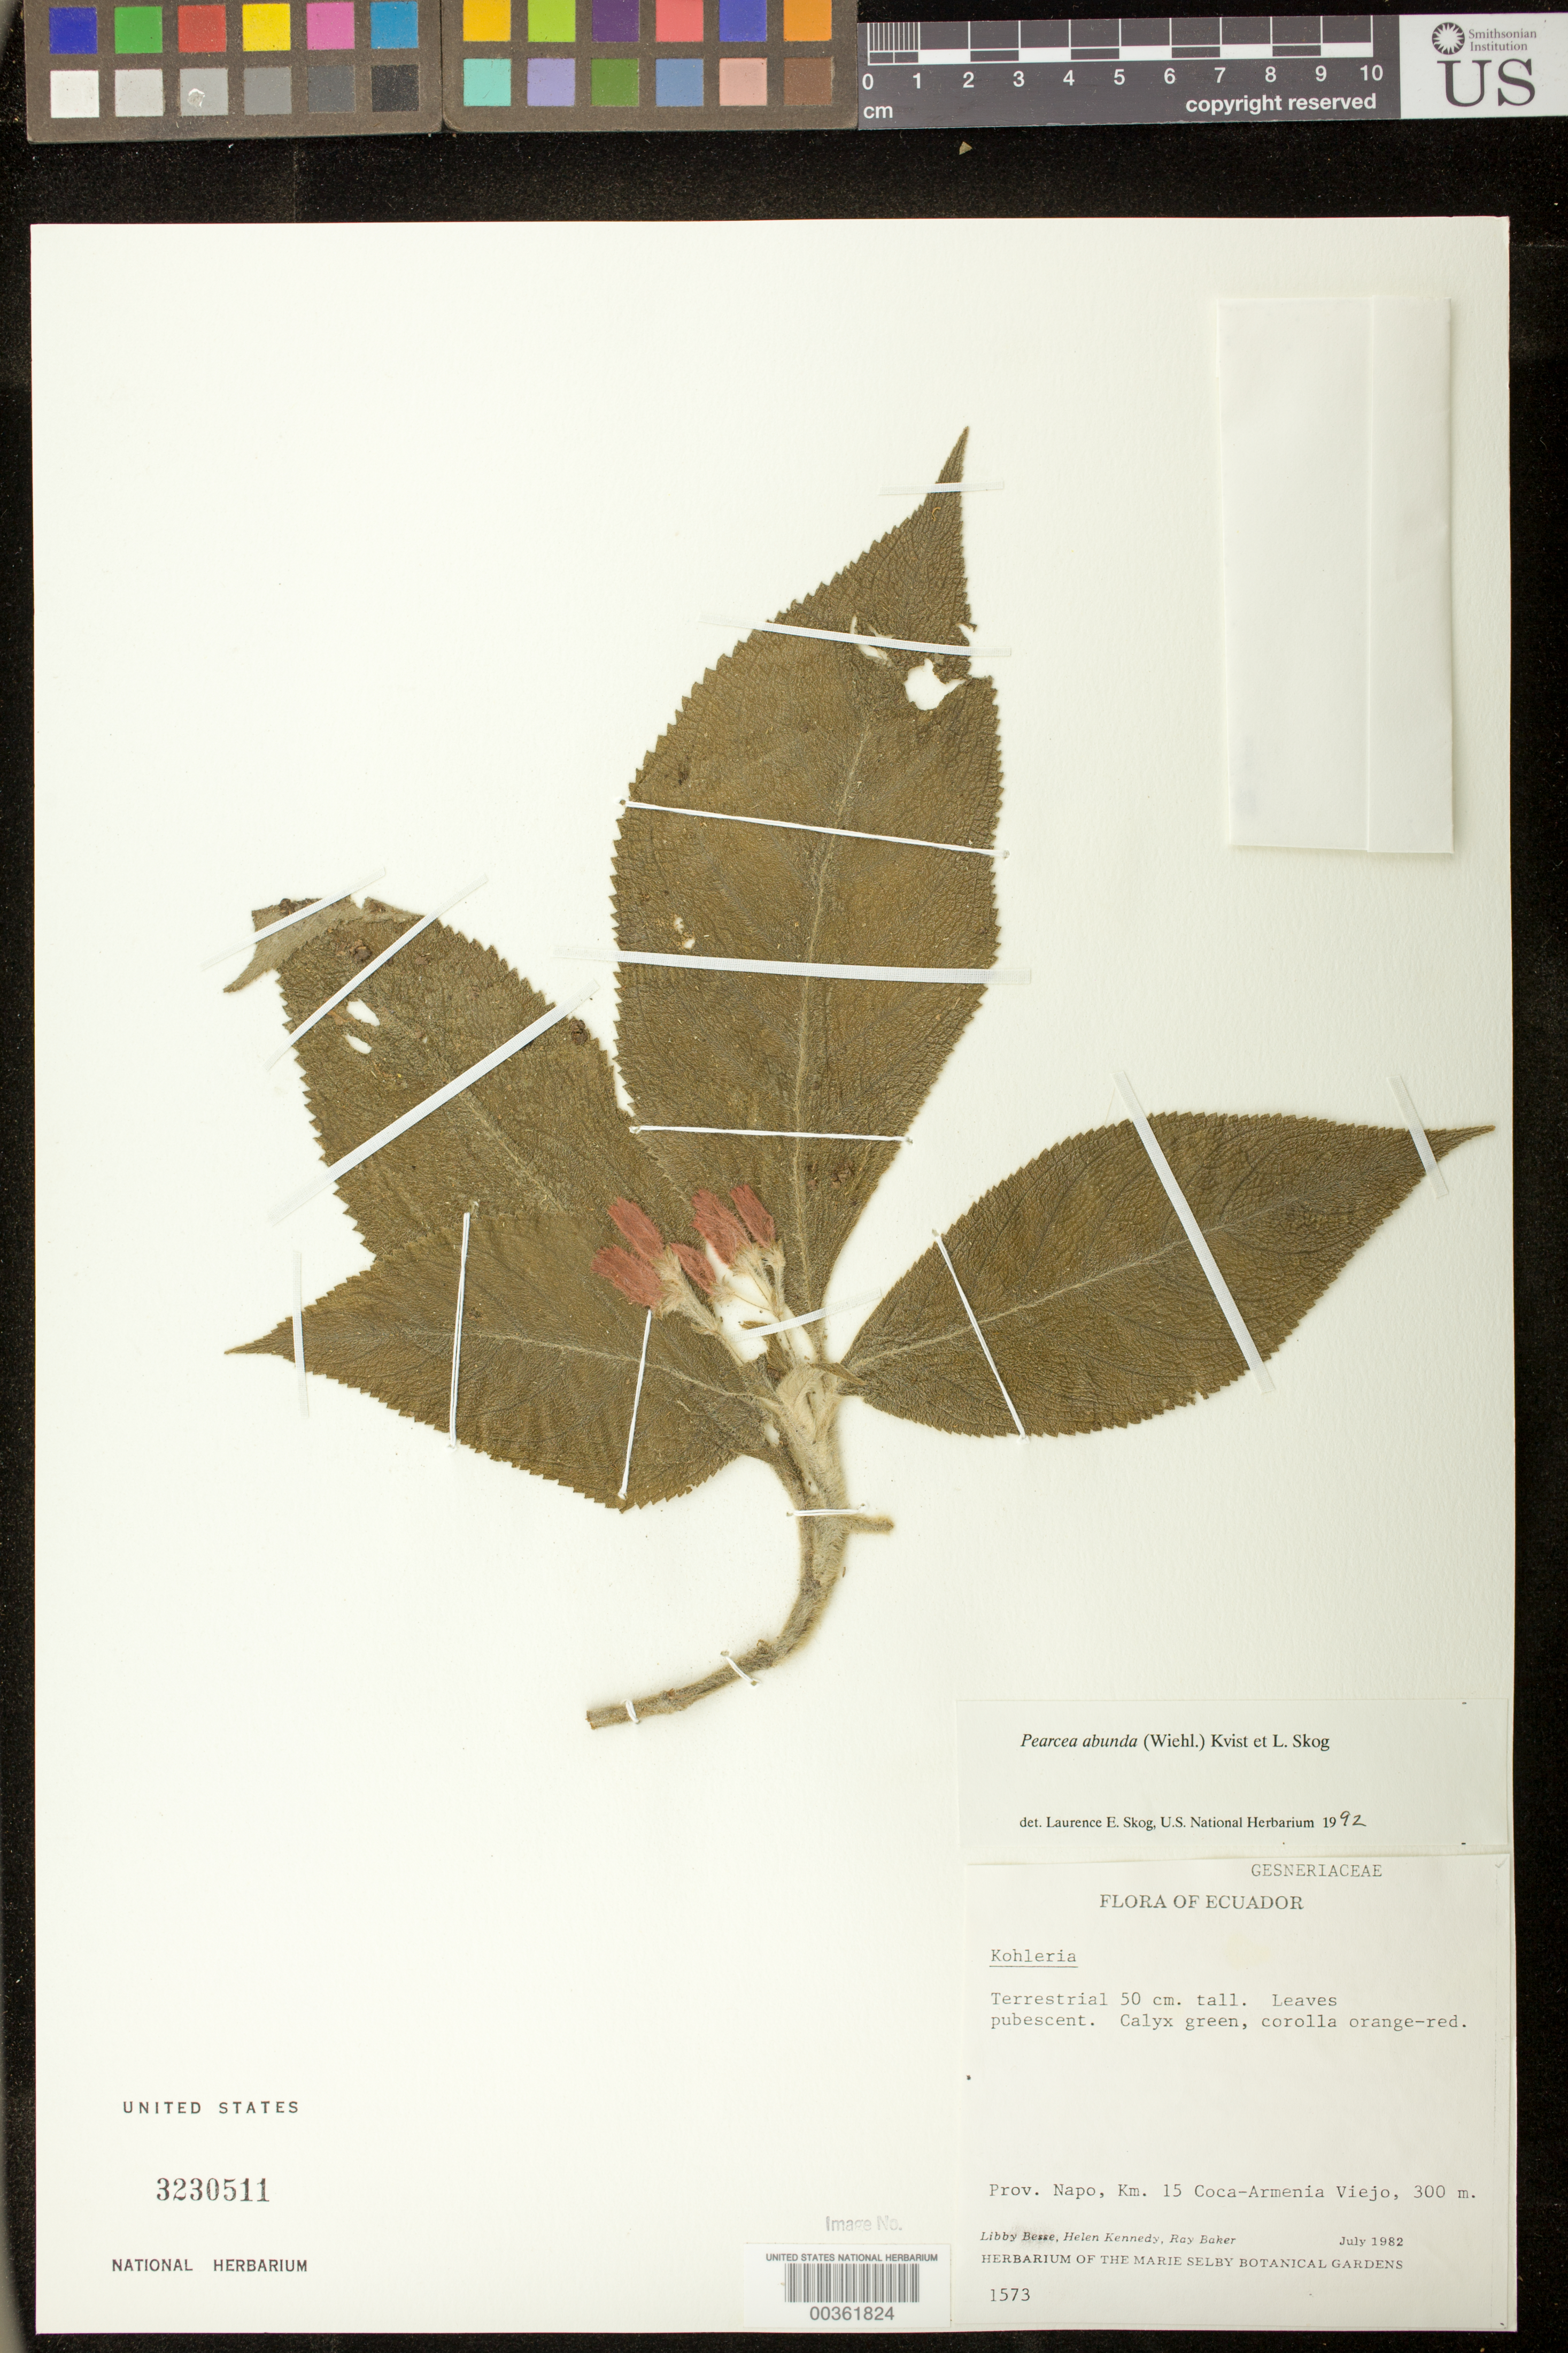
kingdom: Plantae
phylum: Tracheophyta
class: Magnoliopsida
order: Lamiales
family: Gesneriaceae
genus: Pearcea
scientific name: Pearcea abunda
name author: (Wiehler) L.P. Kvist & L.E. Skog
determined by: Skog, Laurence E.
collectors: L. Besse, H. Kennedy & R. Baker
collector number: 1573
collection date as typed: Jul 1982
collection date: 1982-07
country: Ecuador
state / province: Napo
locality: Km. 15 Coca - Armenia Viejo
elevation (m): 300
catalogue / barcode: US 3230511